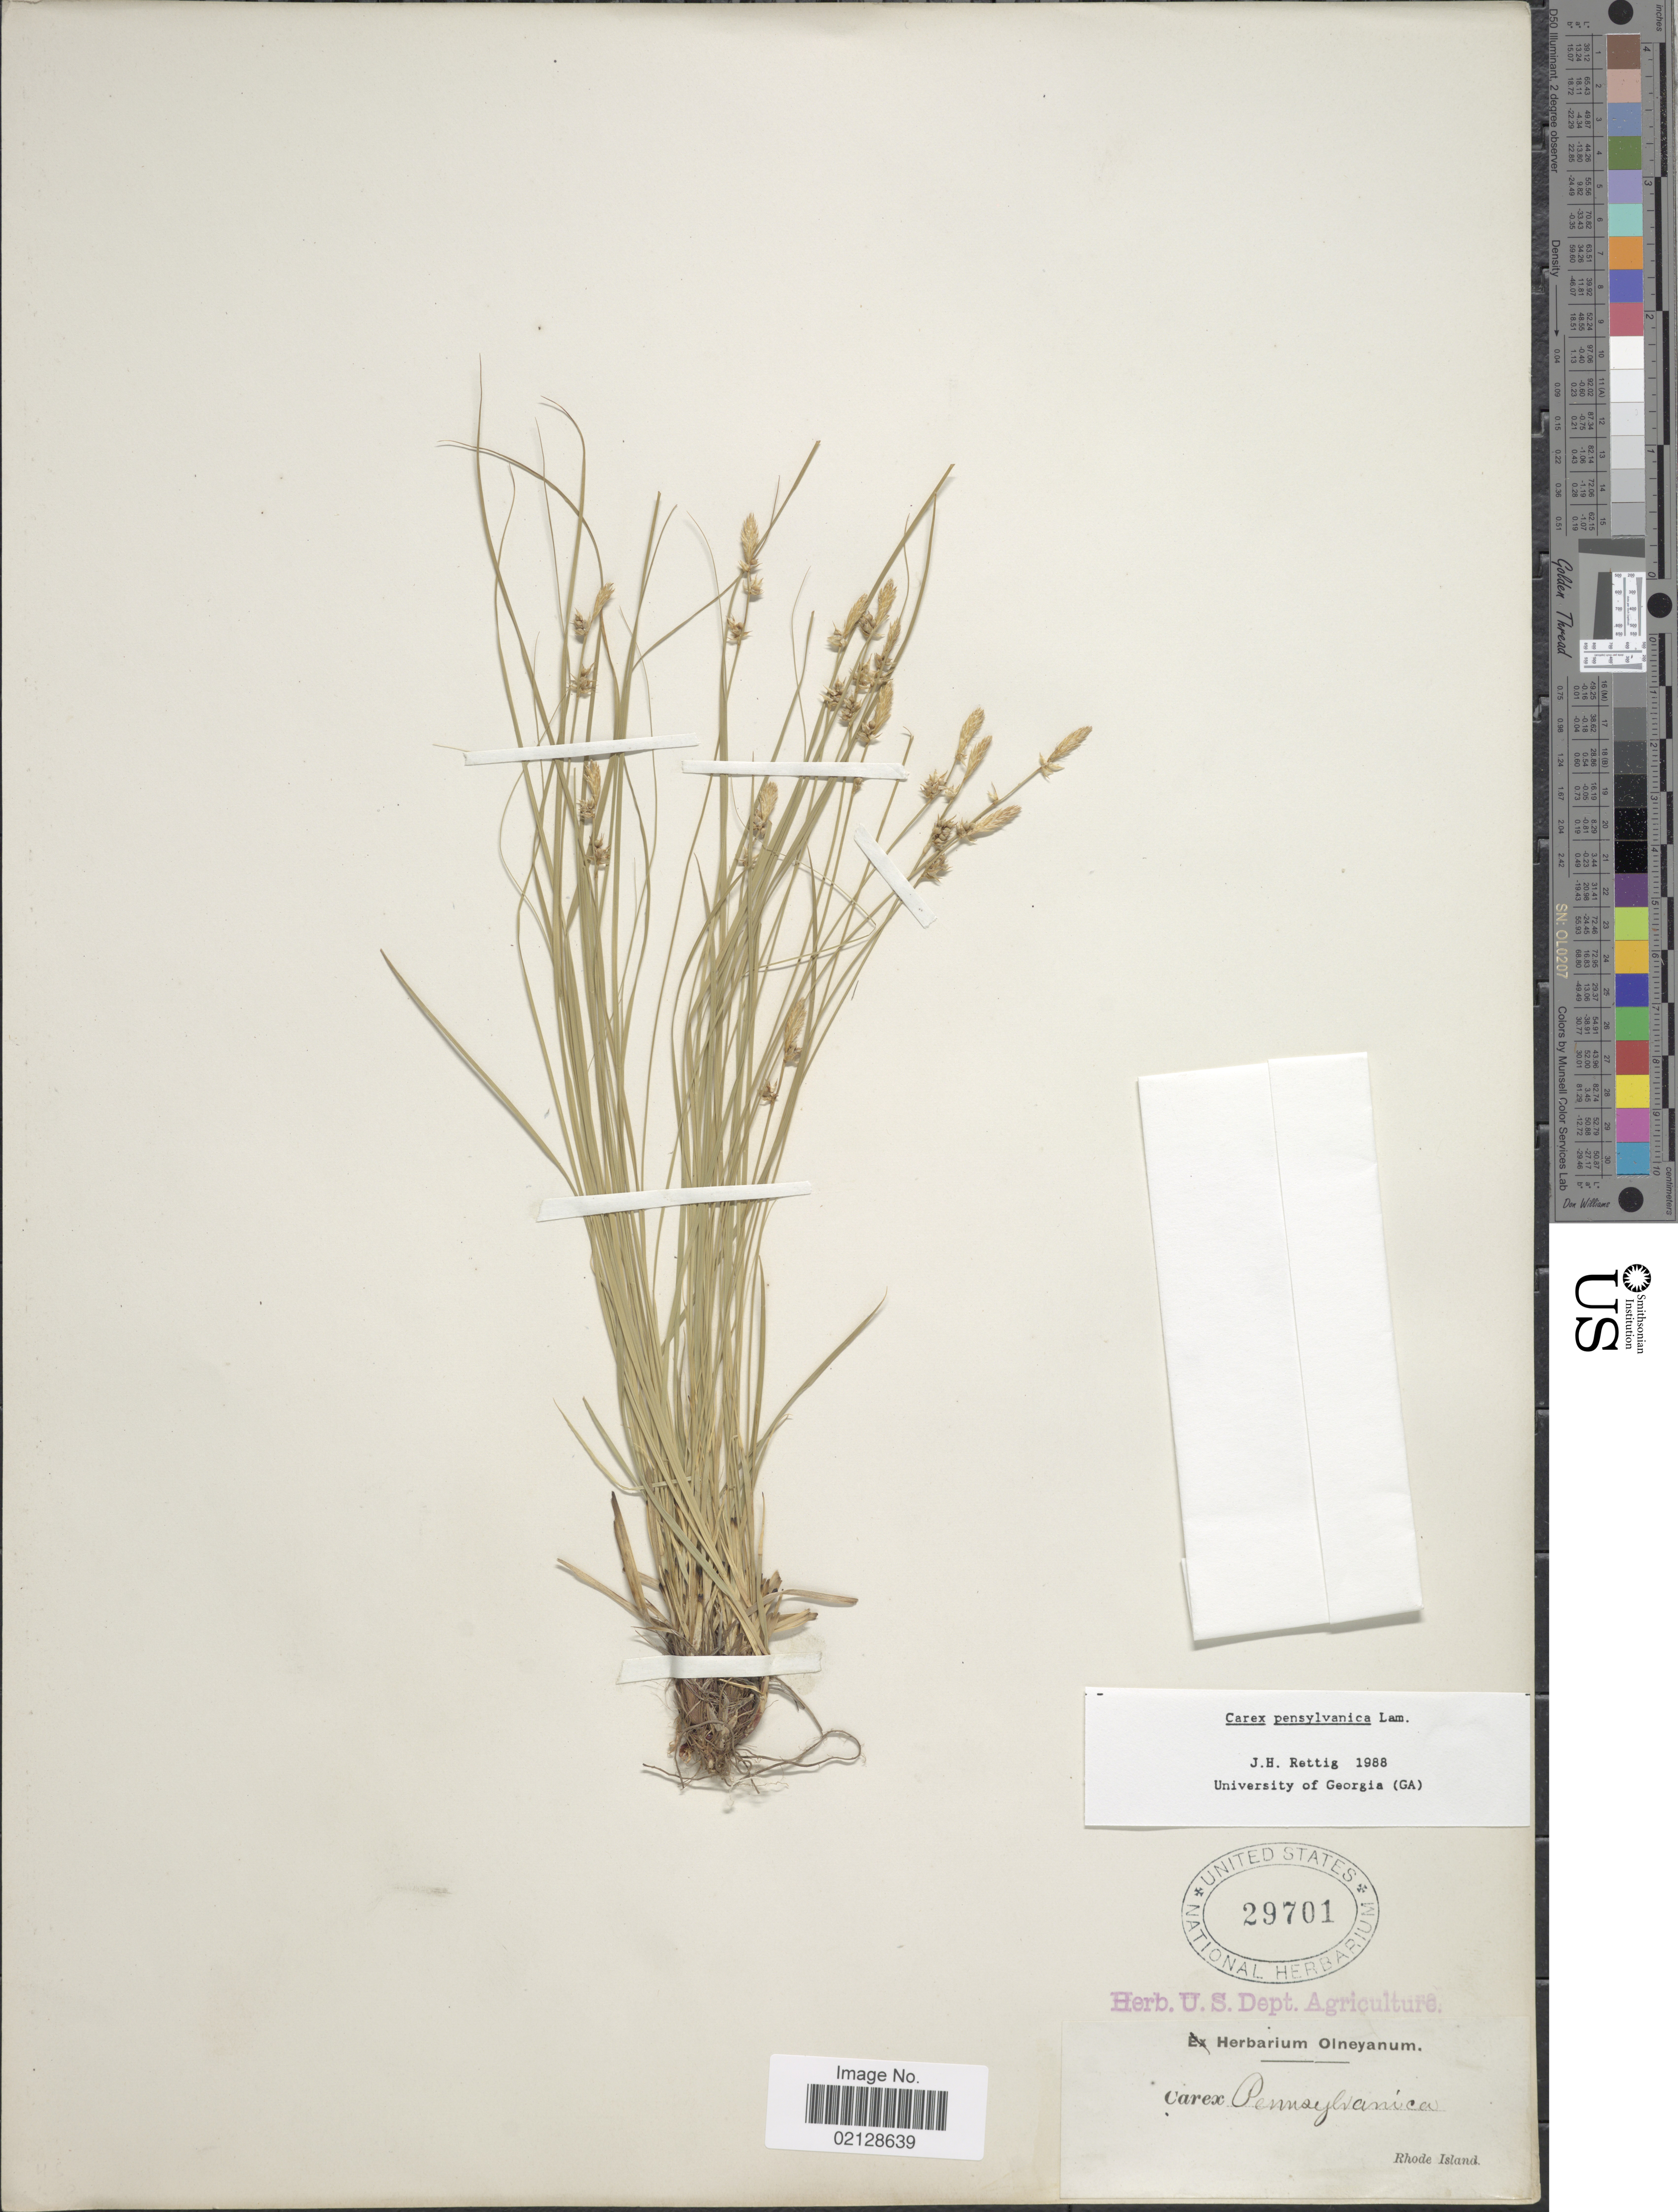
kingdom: Plantae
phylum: Tracheophyta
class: Liliopsida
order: Poales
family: Cyperaceae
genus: Carex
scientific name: Carex pensylvanica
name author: Lam.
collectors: ex herb. Olneyanum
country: United States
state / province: Rhode Island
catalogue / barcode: US 29701